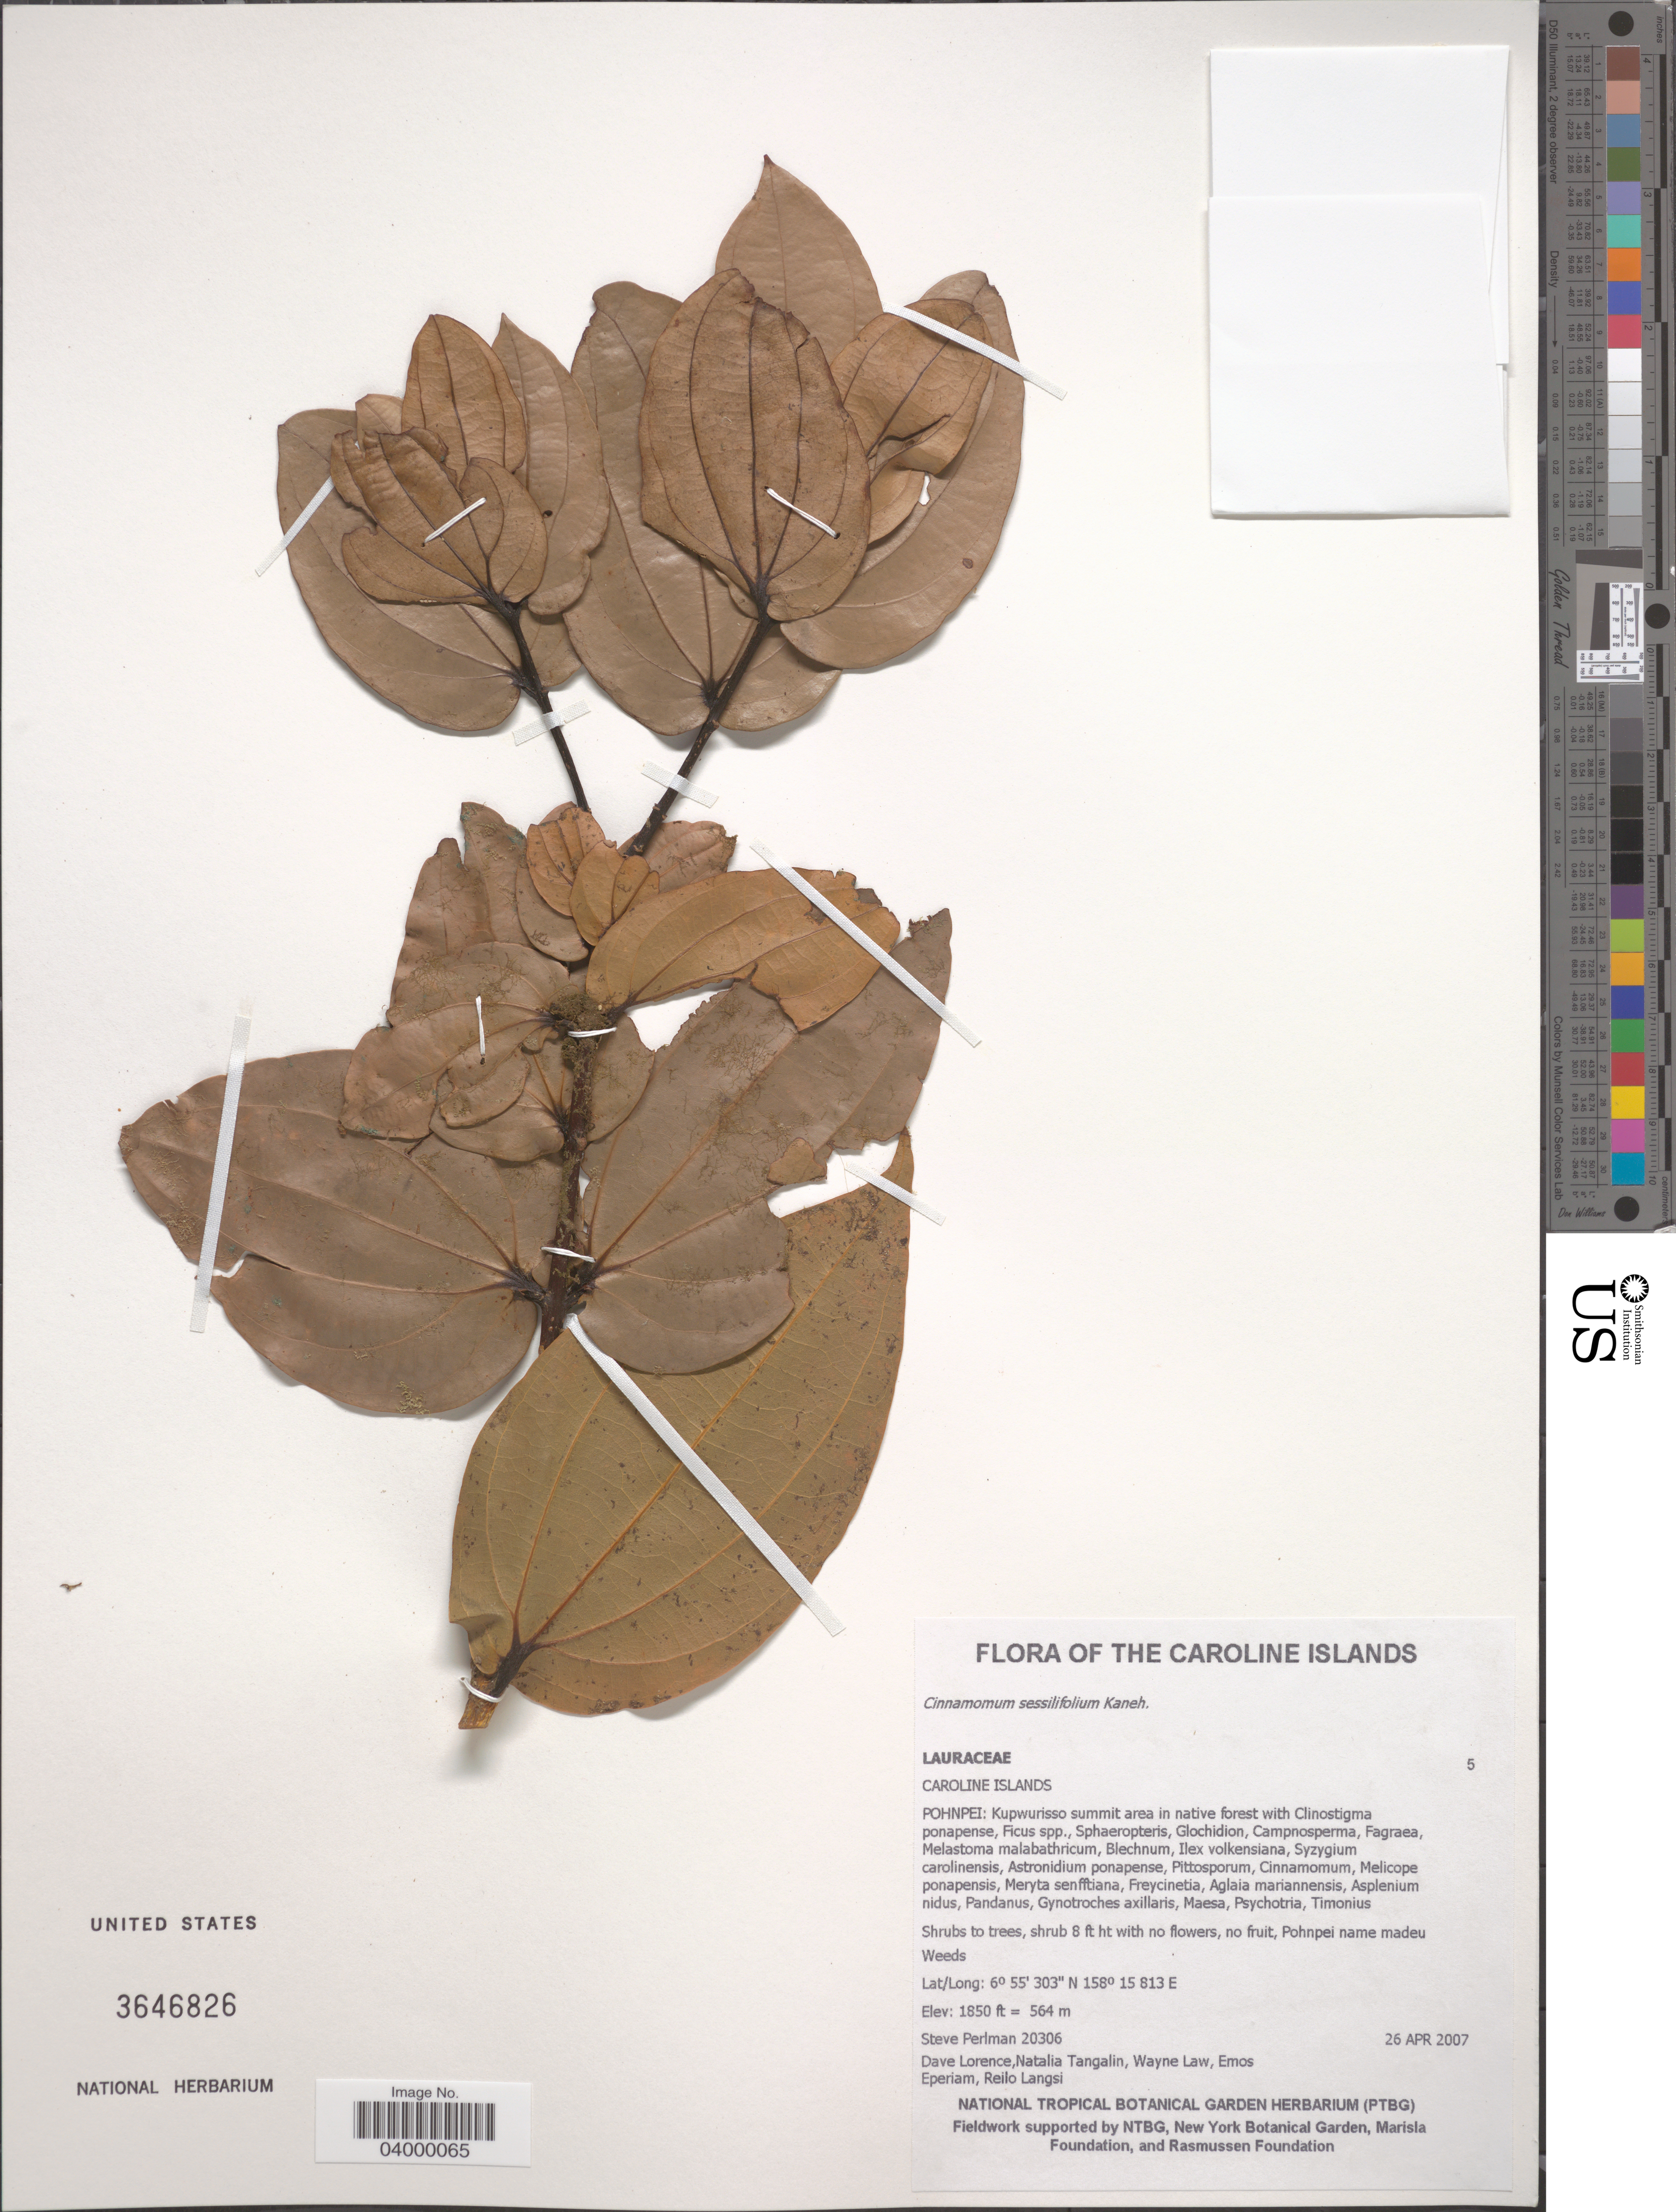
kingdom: Plantae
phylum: Tracheophyta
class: Magnoliopsida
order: Laurales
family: Lauraceae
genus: Cinnamomum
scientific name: Cinnamomum sessilifolium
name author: Kaneh.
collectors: S. Perlman, D. Lorence, N. Tangalin, W. Law & et al.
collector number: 20306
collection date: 2007-04-26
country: Micronesia, Federated States of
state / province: Pohnpei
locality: The Caroline Islands. Pohnpei: Kupwurisso summit area in native forest.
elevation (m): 564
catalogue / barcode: US 3646826